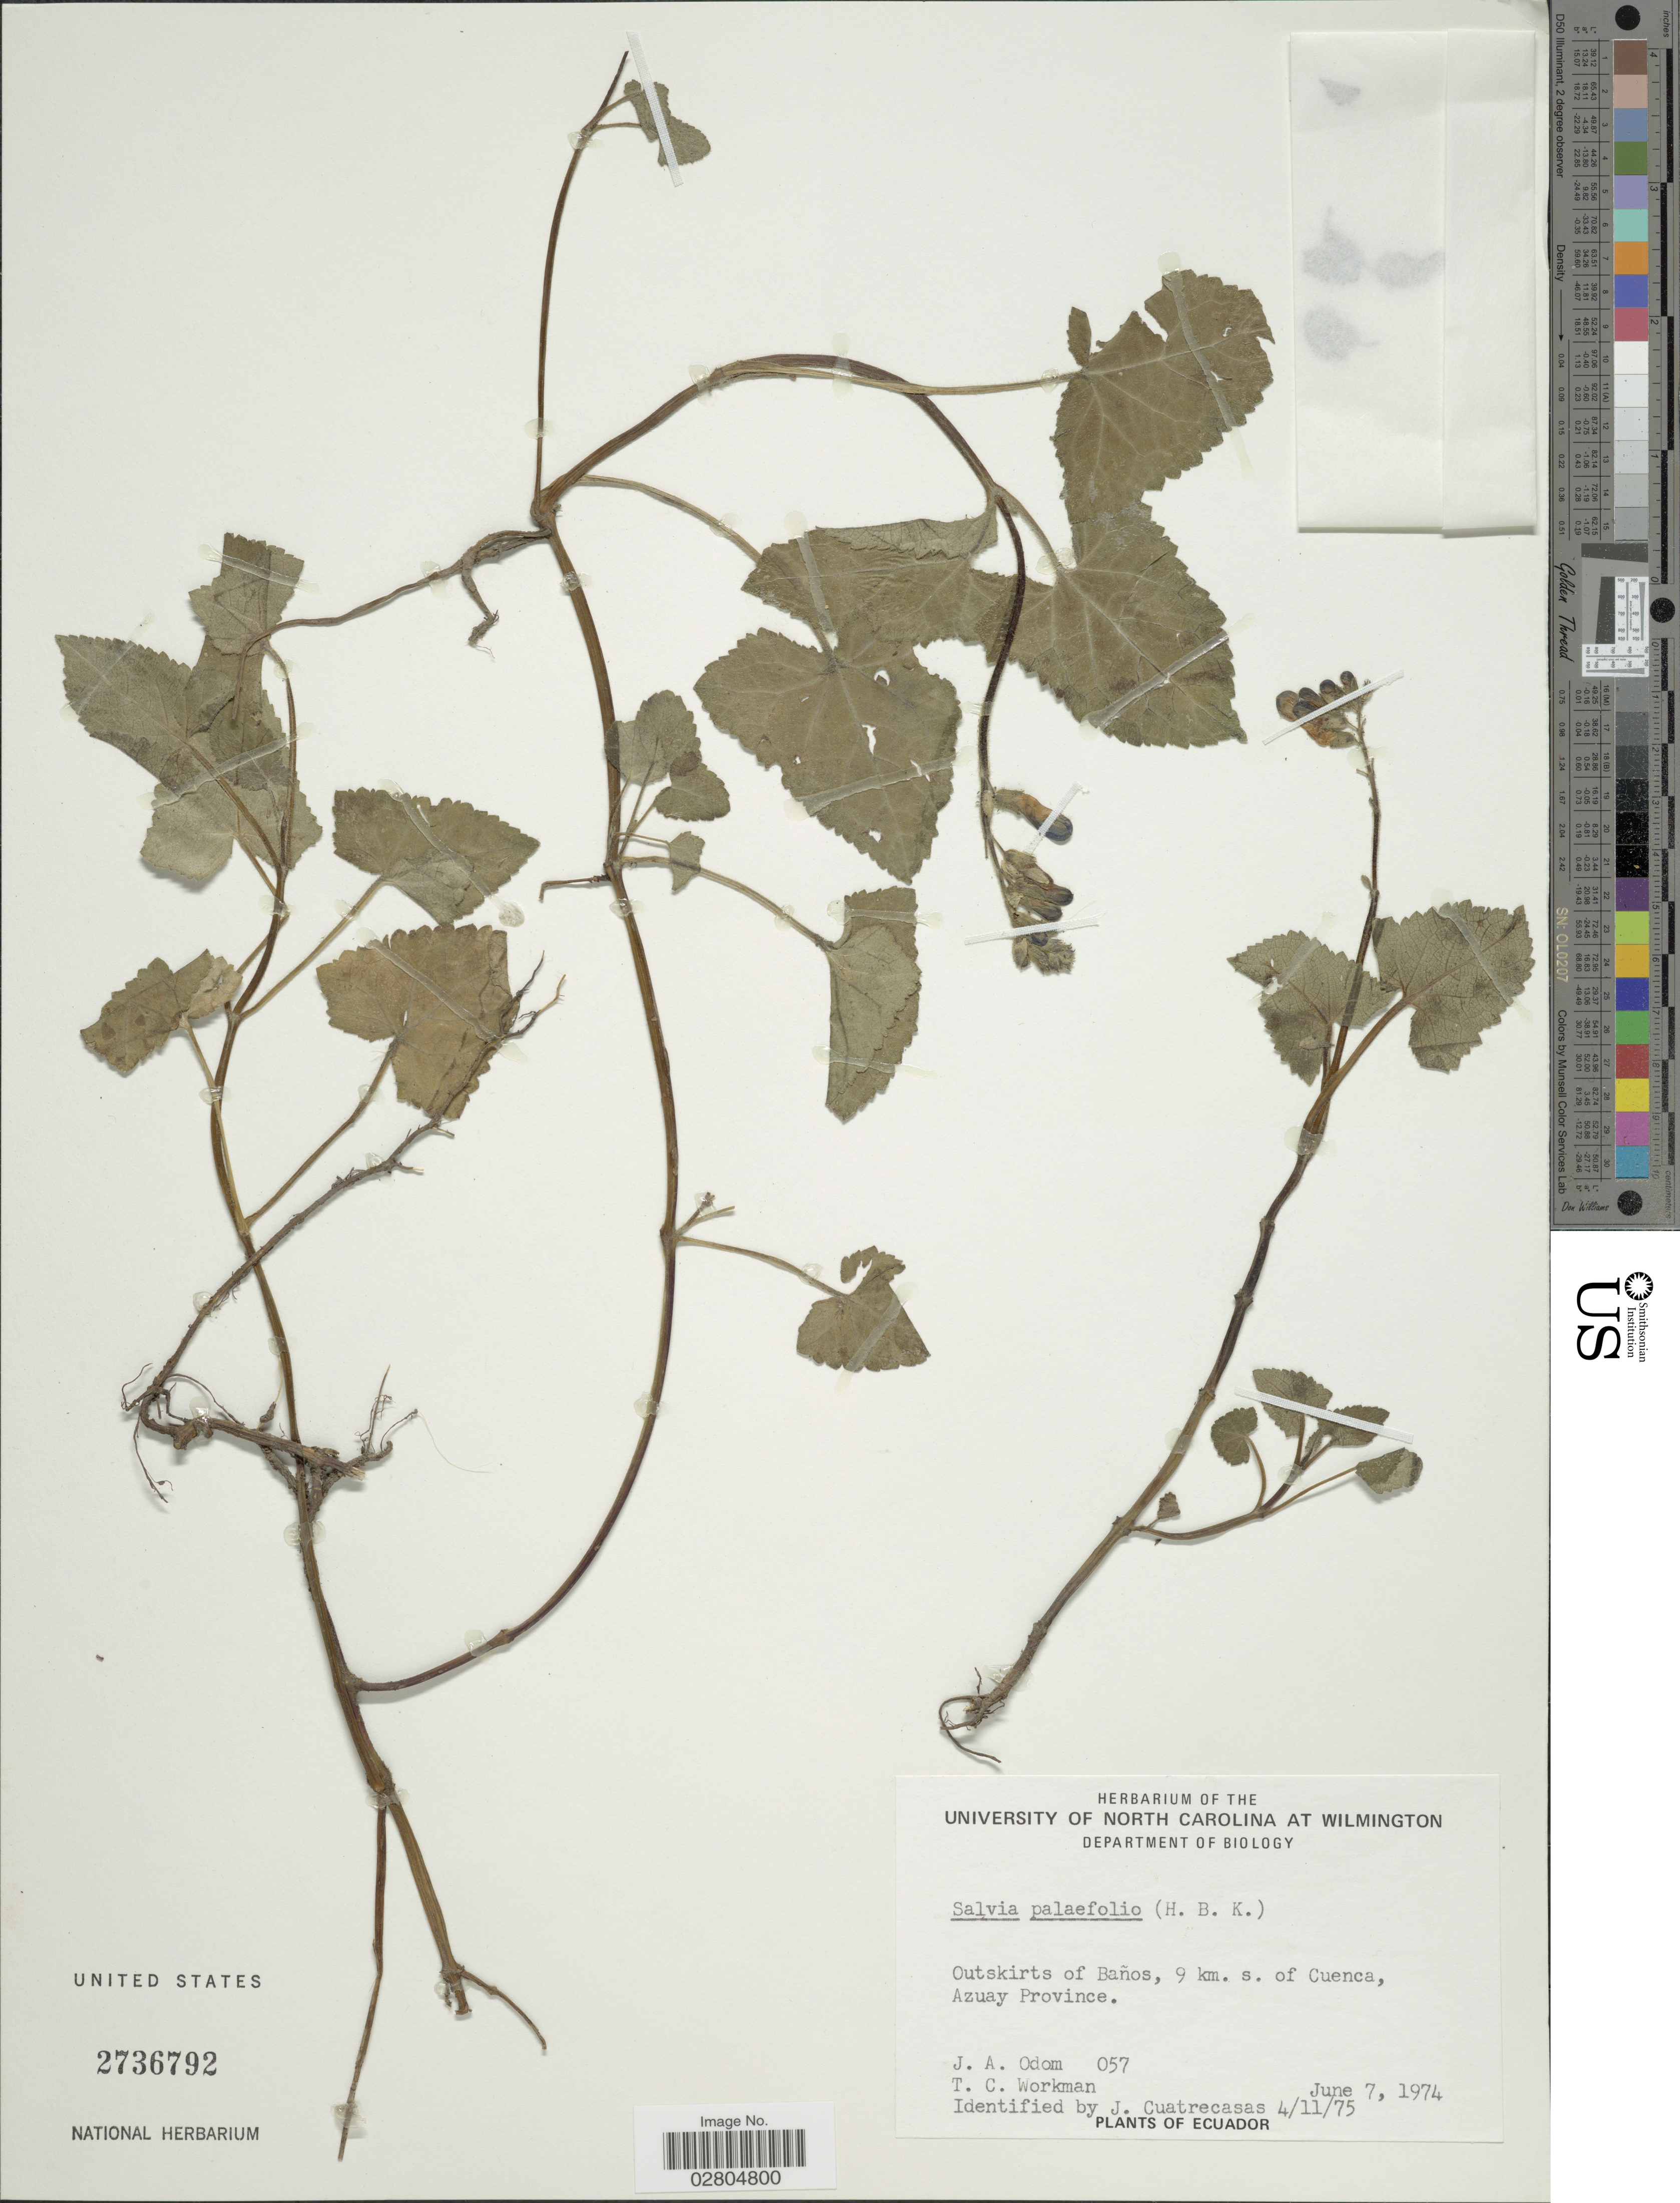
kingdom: Plantae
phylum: Tracheophyta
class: Magnoliopsida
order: Lamiales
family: Lamiaceae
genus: Salvia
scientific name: Salvia palifolia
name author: Kunth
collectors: J. Odom & T. Workman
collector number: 057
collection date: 1974-06-07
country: Ecuador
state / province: Azuay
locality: Outskirts of Baños, 9 km. s. of Cuenca.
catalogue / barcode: US 2736792